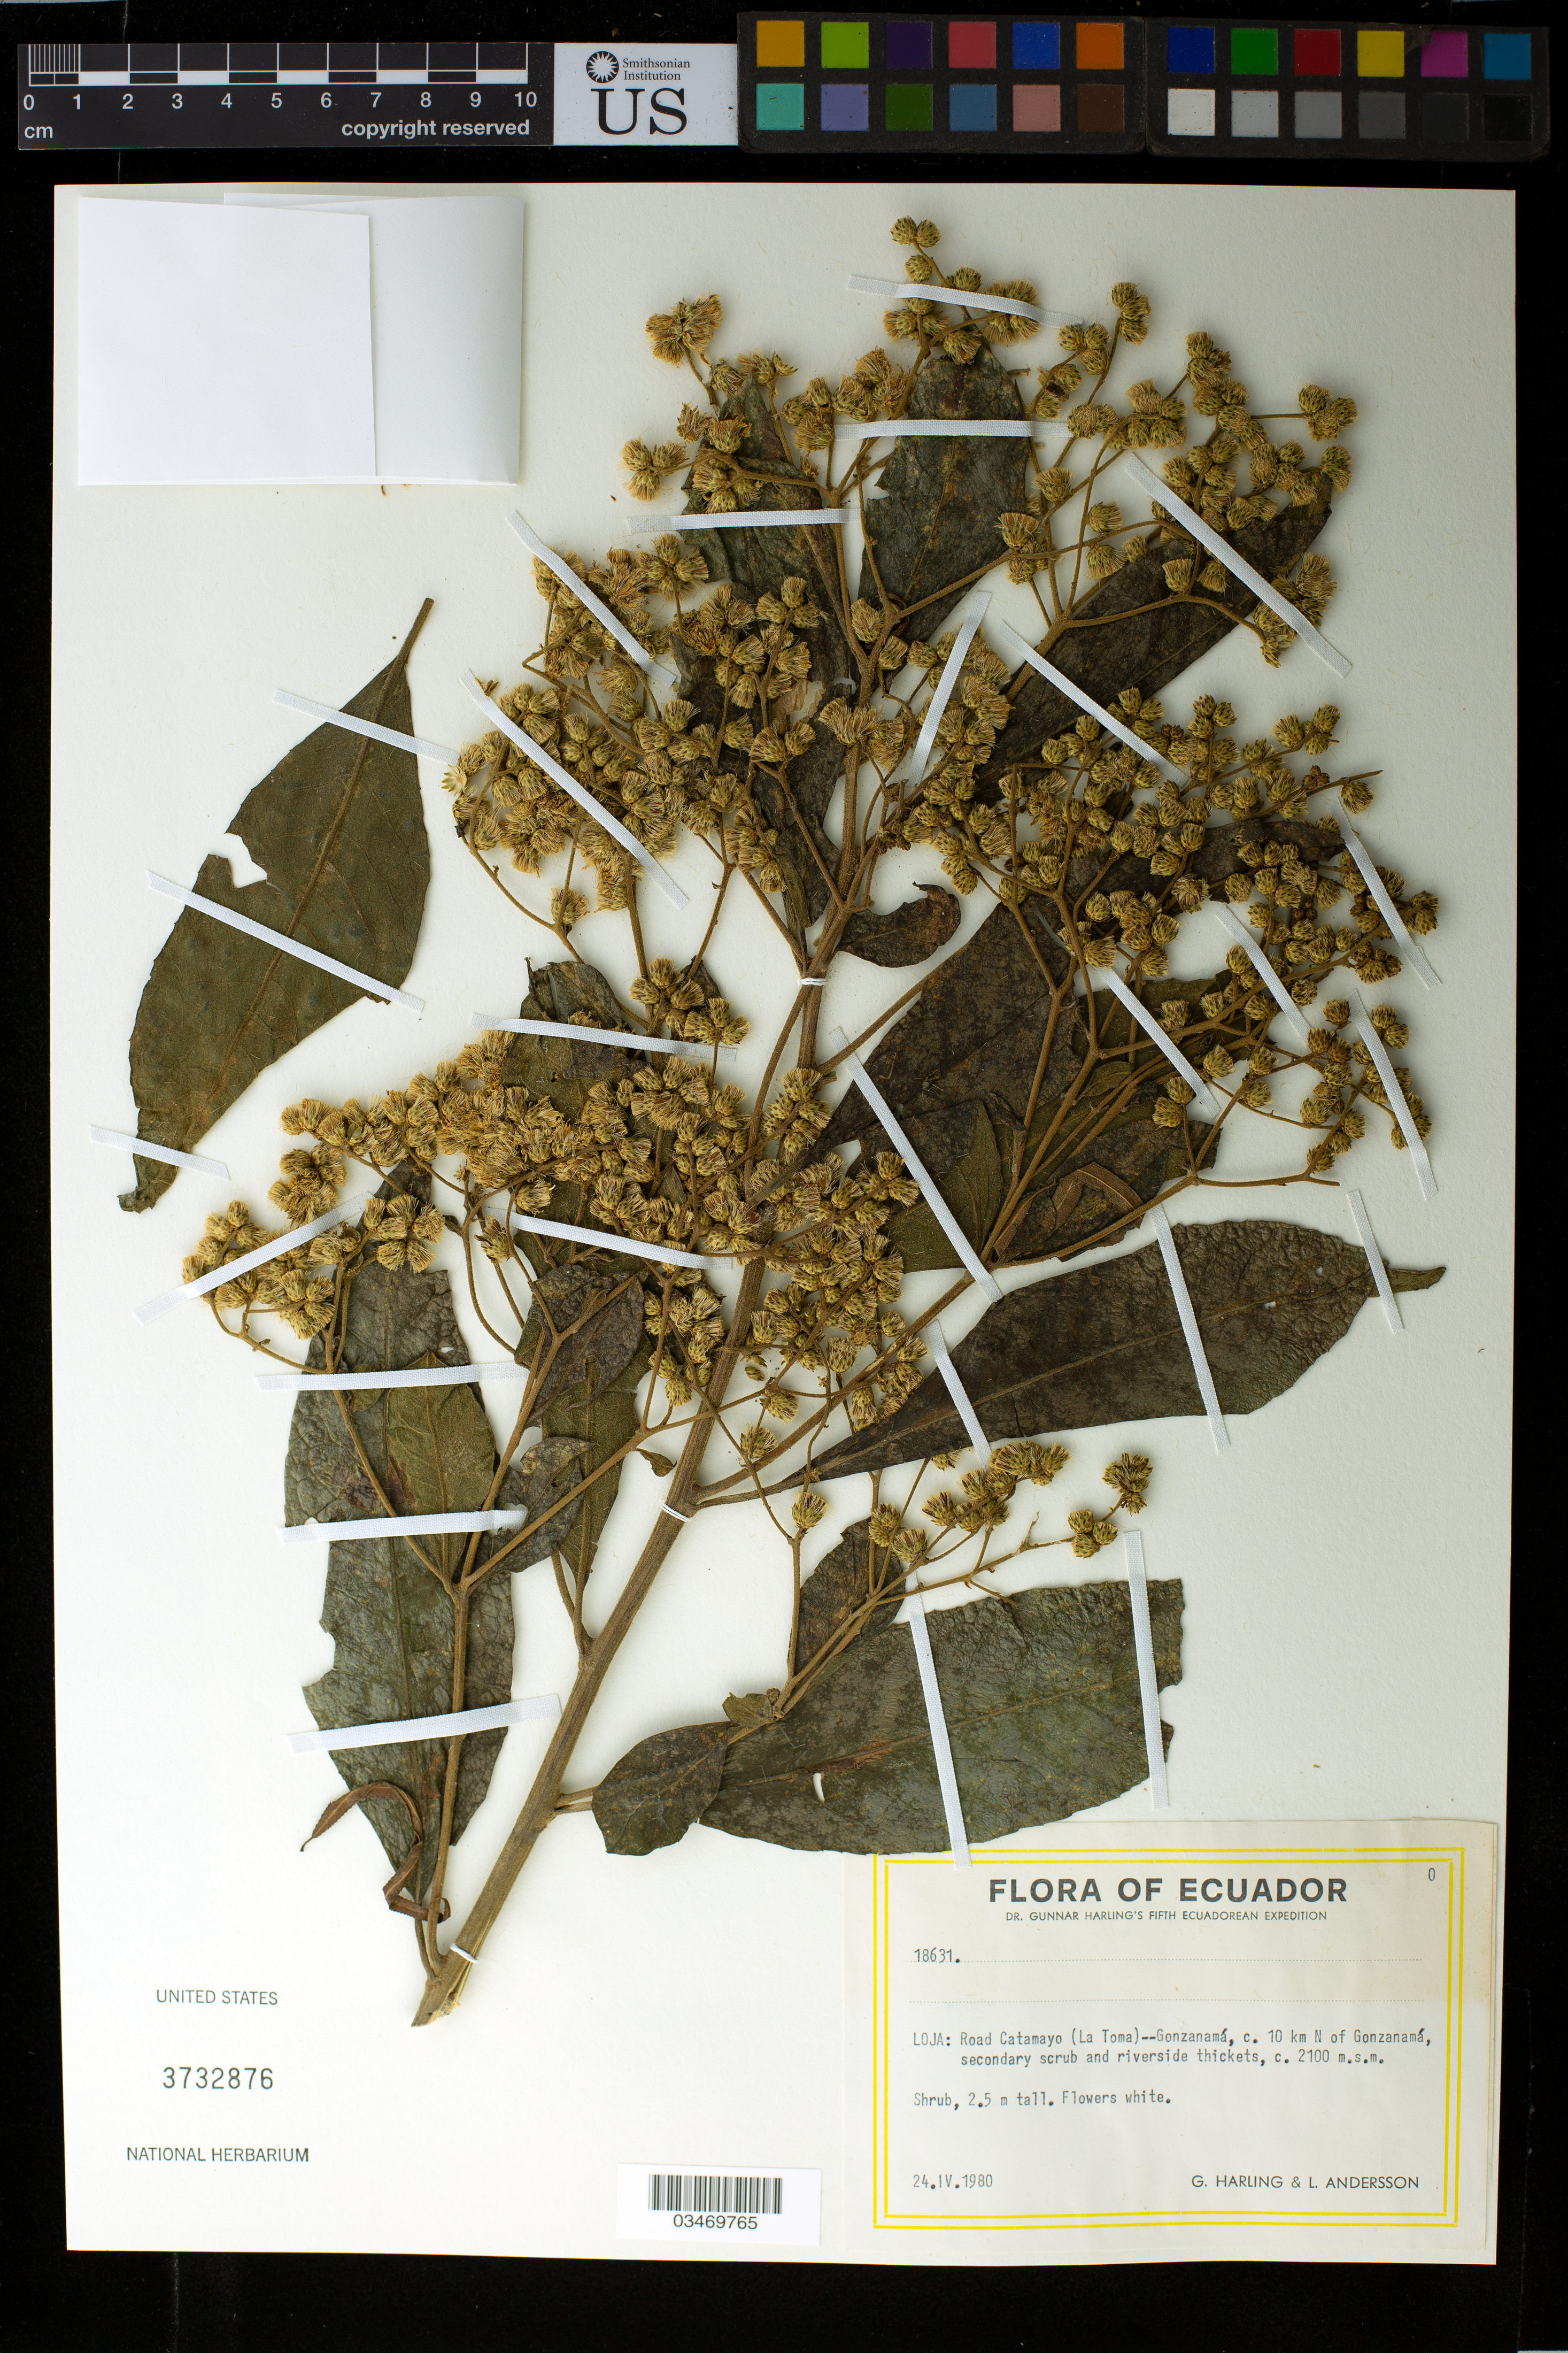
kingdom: Plantae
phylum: Tracheophyta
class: Magnoliopsida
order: Asterales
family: Asteraceae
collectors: G. Harling & L. Andersson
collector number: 18631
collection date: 1980-04-24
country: Ecuador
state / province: Loja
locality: Loja: Road Catamayo (La Toma) -- Gonzanamá, c. 10 km N of Gonzanamá, secondary scrub and riverside thickets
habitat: Secondary scrub and riverside thickets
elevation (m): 2100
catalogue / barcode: US 3732876